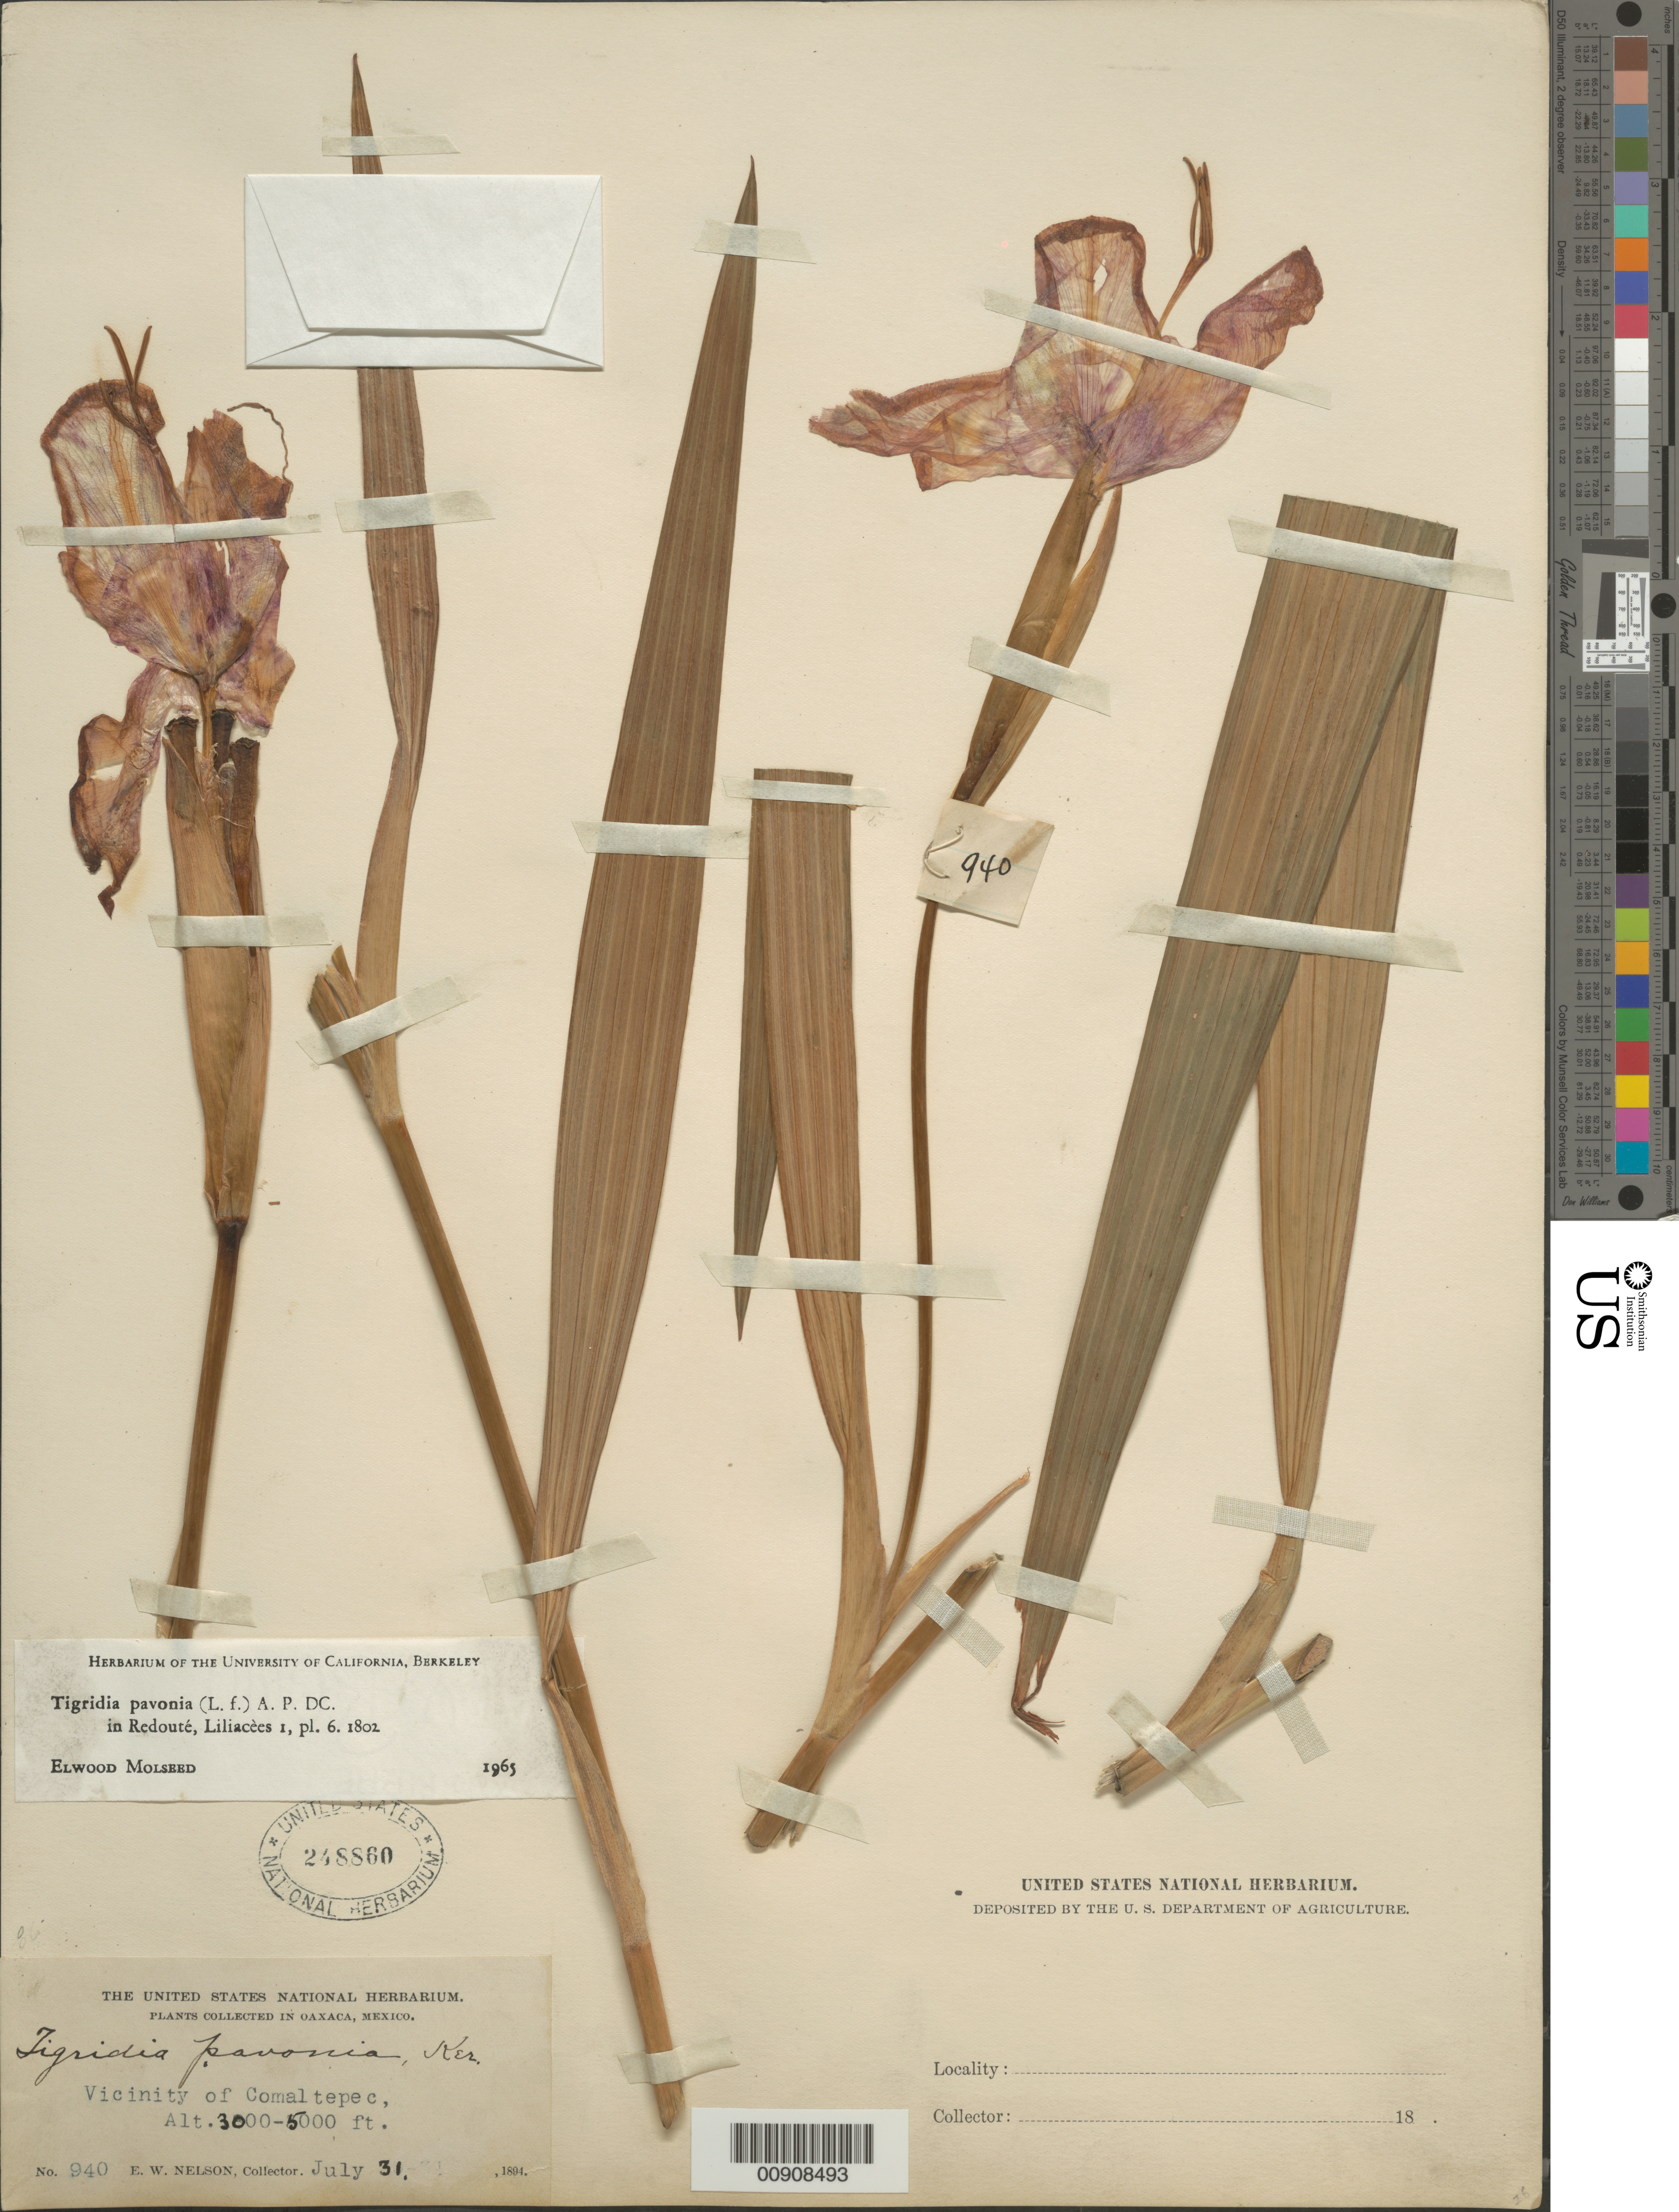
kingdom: Plantae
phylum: Tracheophyta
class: Liliopsida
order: Asparagales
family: Iridaceae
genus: Tigridia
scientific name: Tigridia pavonia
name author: (L. f.) DC.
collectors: E. W. Nelson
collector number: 940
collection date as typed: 31 Jul 1894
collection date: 1894-07-31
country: Mexico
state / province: Oaxaca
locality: Vicinity of Comaltepec, Oaxaca.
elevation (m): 914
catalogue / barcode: US 248860